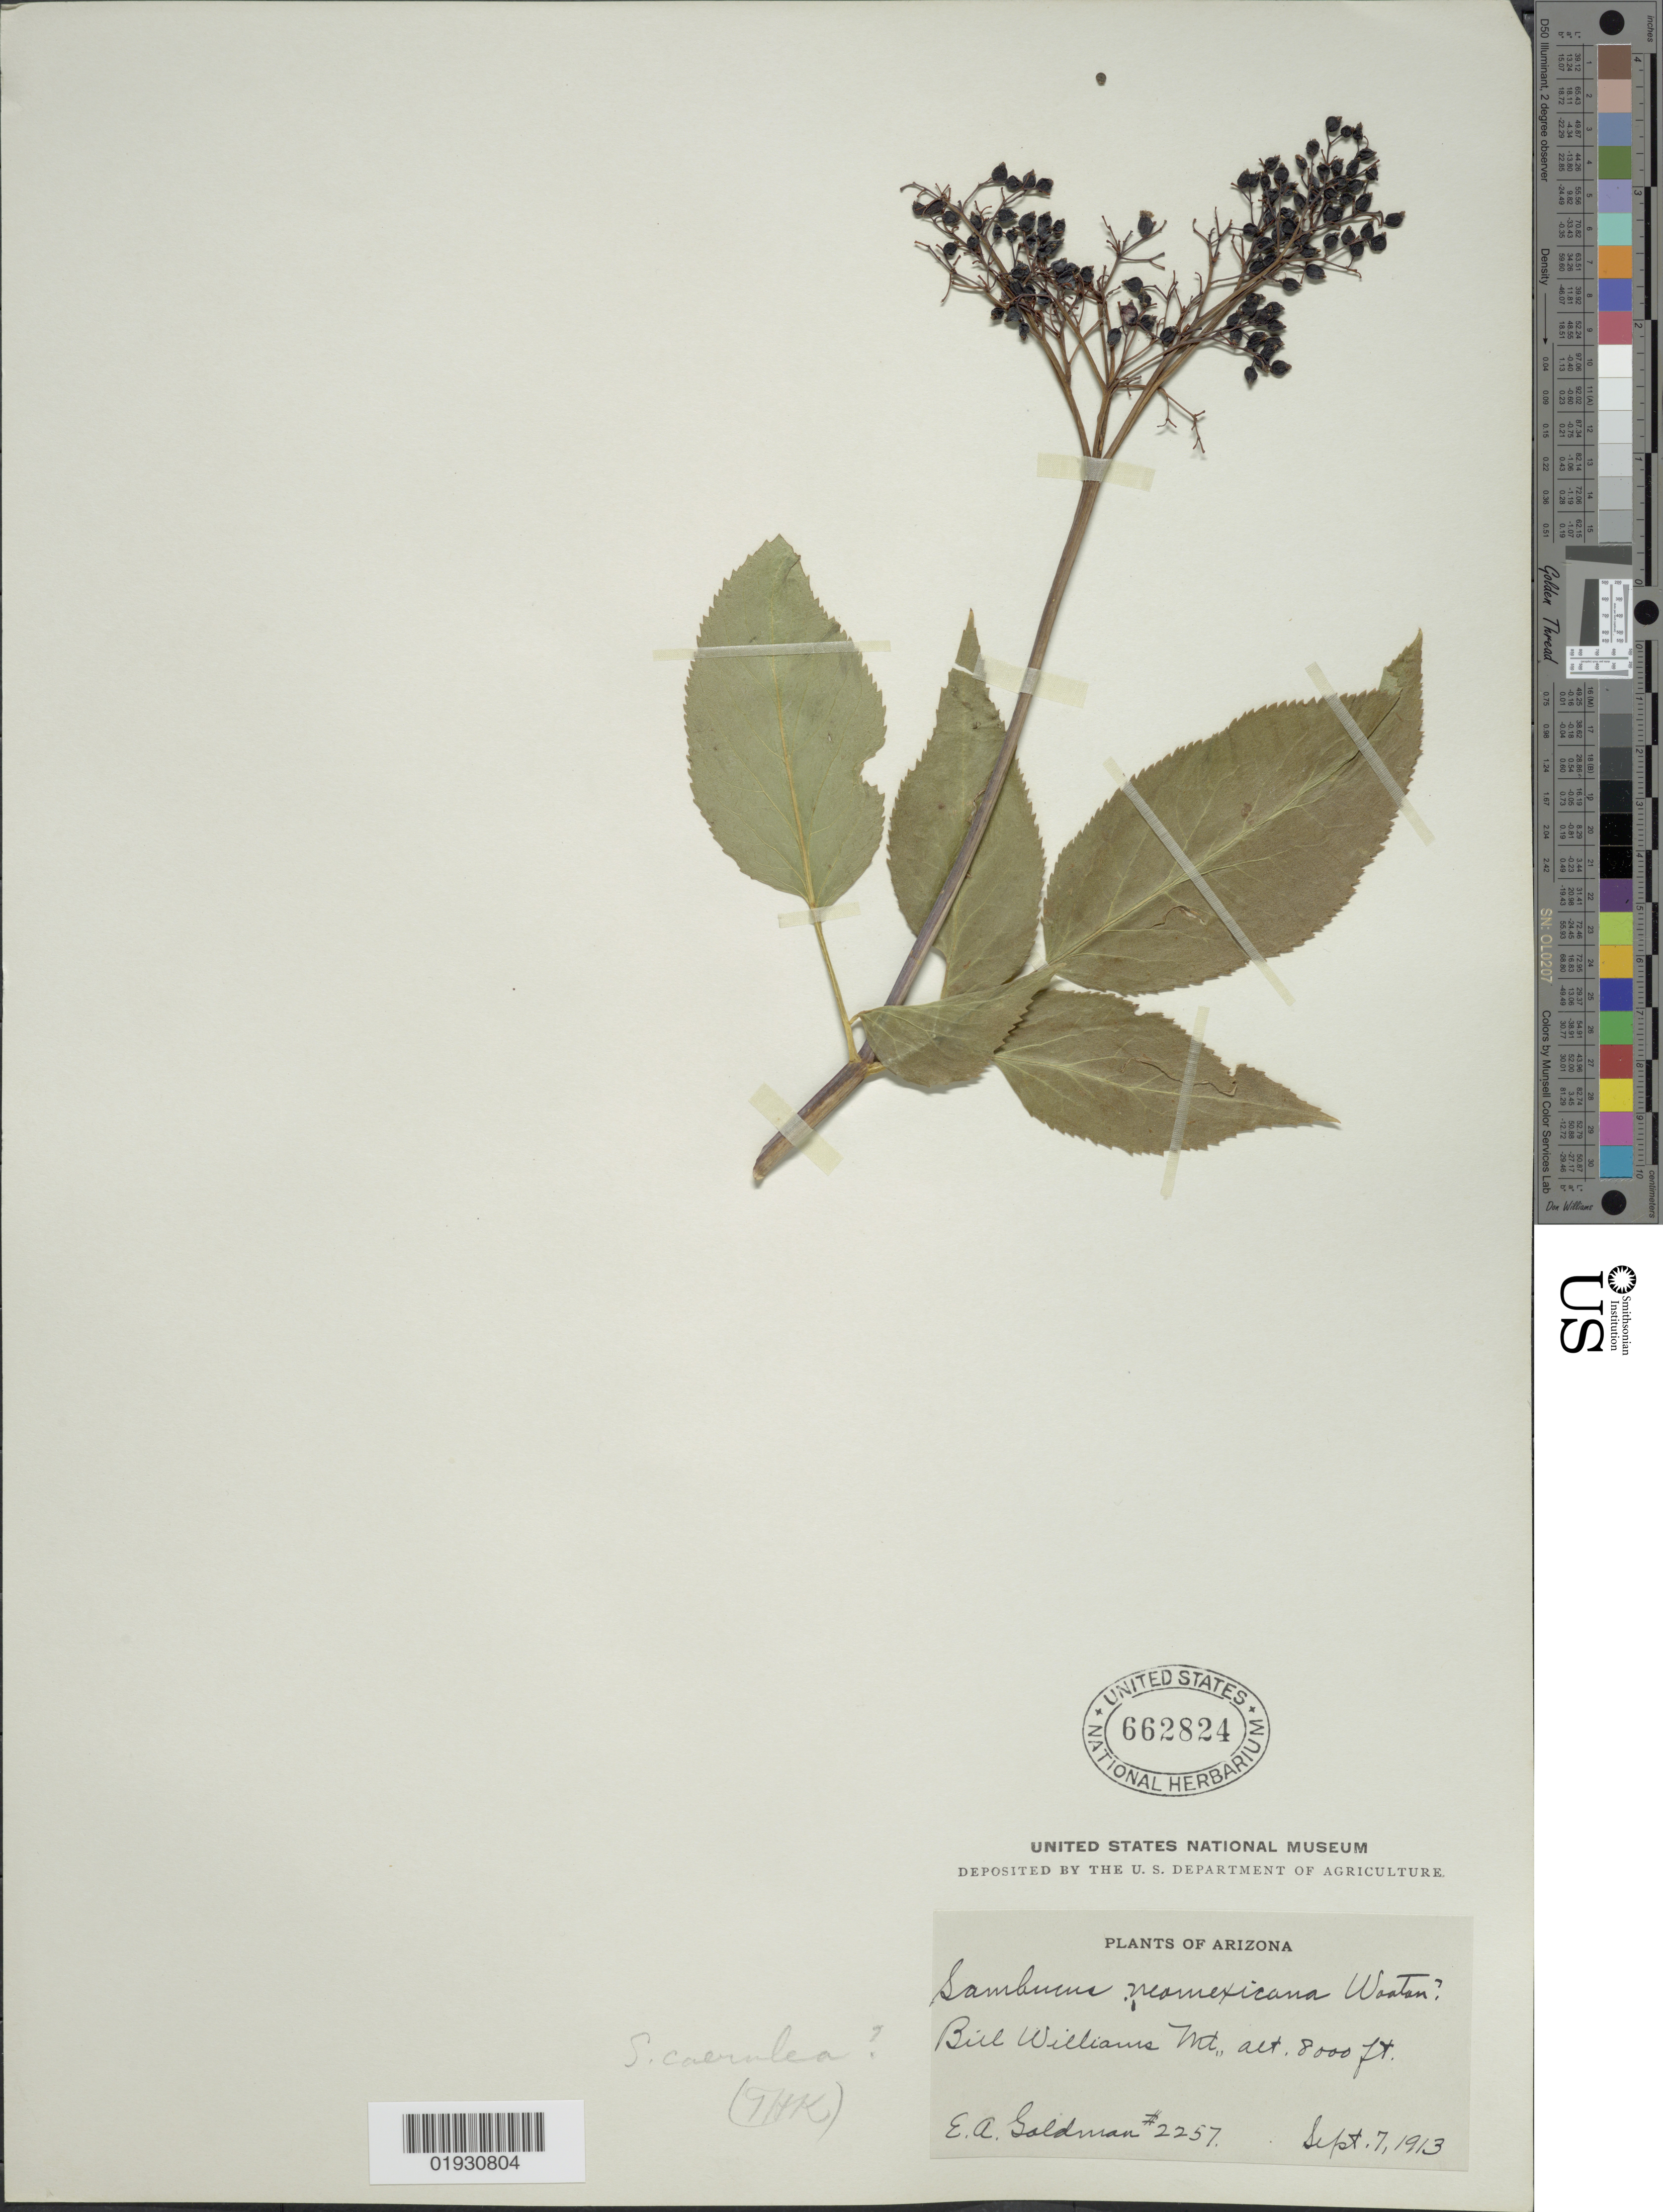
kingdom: Plantae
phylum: Tracheophyta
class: Magnoliopsida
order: Dipsacales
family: Viburnaceae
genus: Sambucus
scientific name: Sambucus cerulea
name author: Raf.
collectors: E. A. Goldman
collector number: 2257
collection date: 1913-09-07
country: United States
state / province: Arizona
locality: Bill Williams Mt.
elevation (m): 2438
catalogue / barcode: US 662824